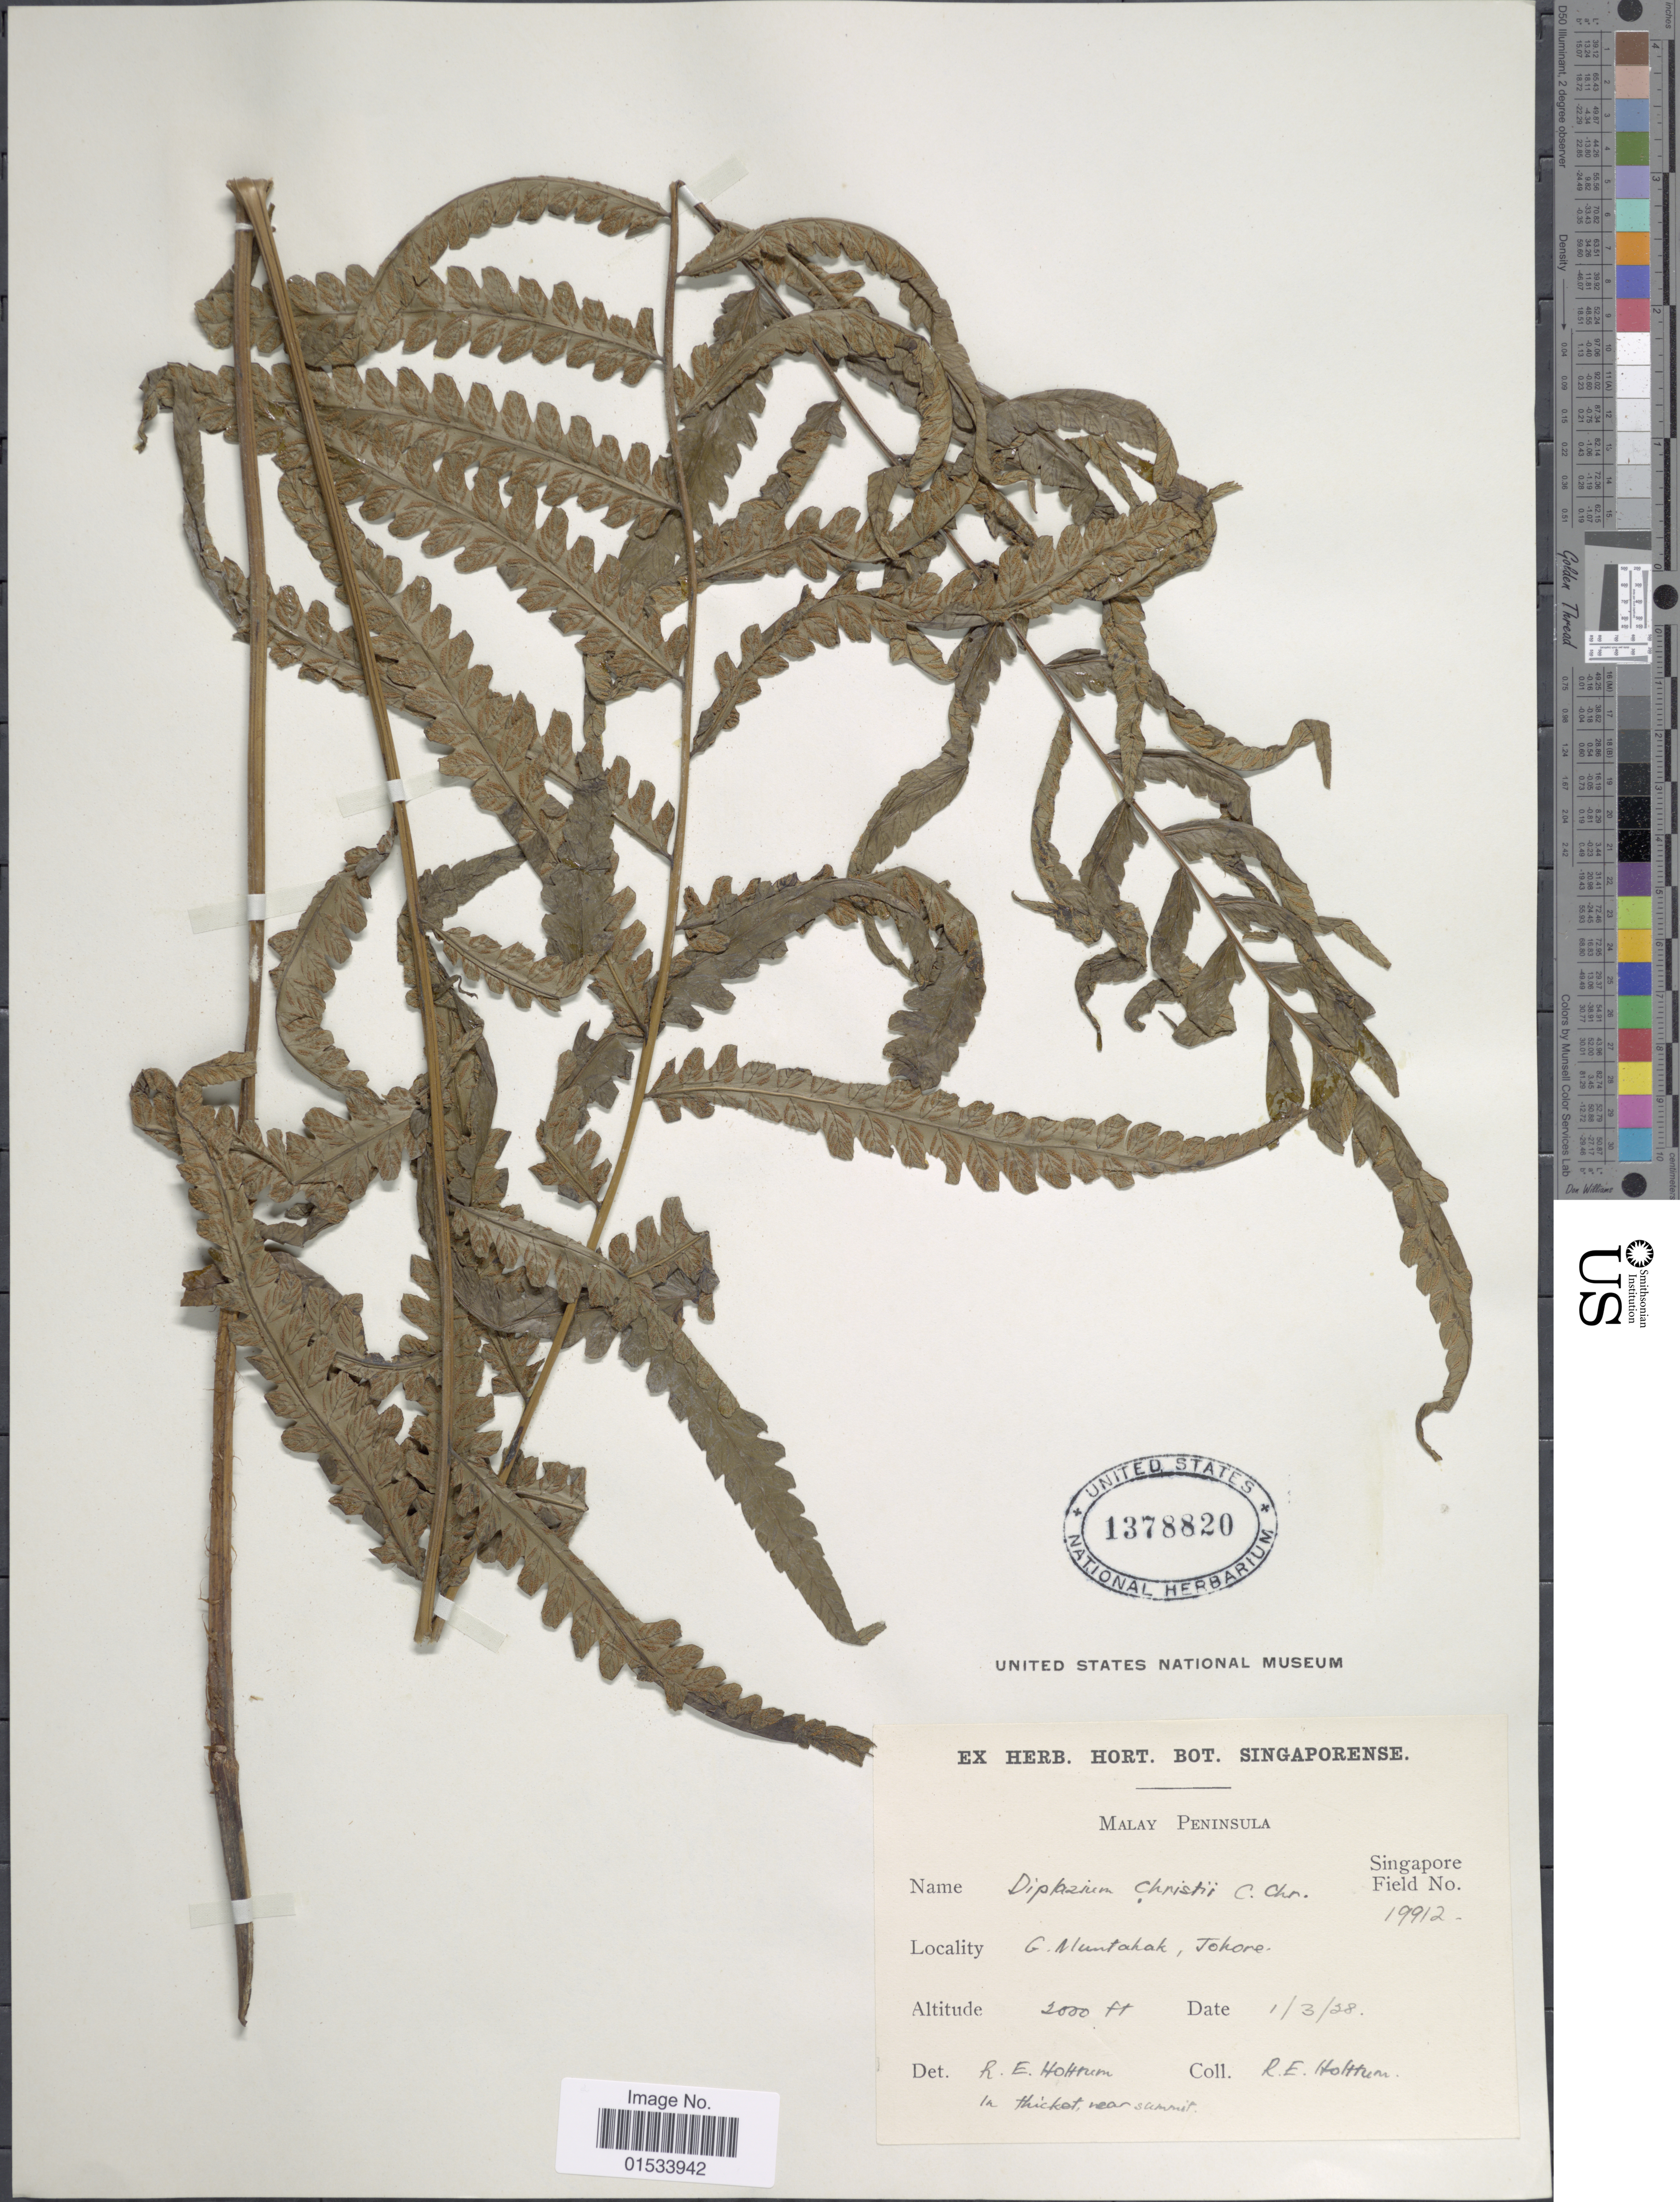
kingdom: Plantae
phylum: Tracheophyta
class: Polypodiopsida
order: Polypodiales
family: Athyriaceae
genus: Diplazium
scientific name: Diplazium malaccense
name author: C. Presl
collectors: R. E. Holttum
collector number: Singapore Field 19912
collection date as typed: Transcribed d/m/y: 1/3/28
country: Malaysia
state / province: Johor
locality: G. Muntahak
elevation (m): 610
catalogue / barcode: US 1378820